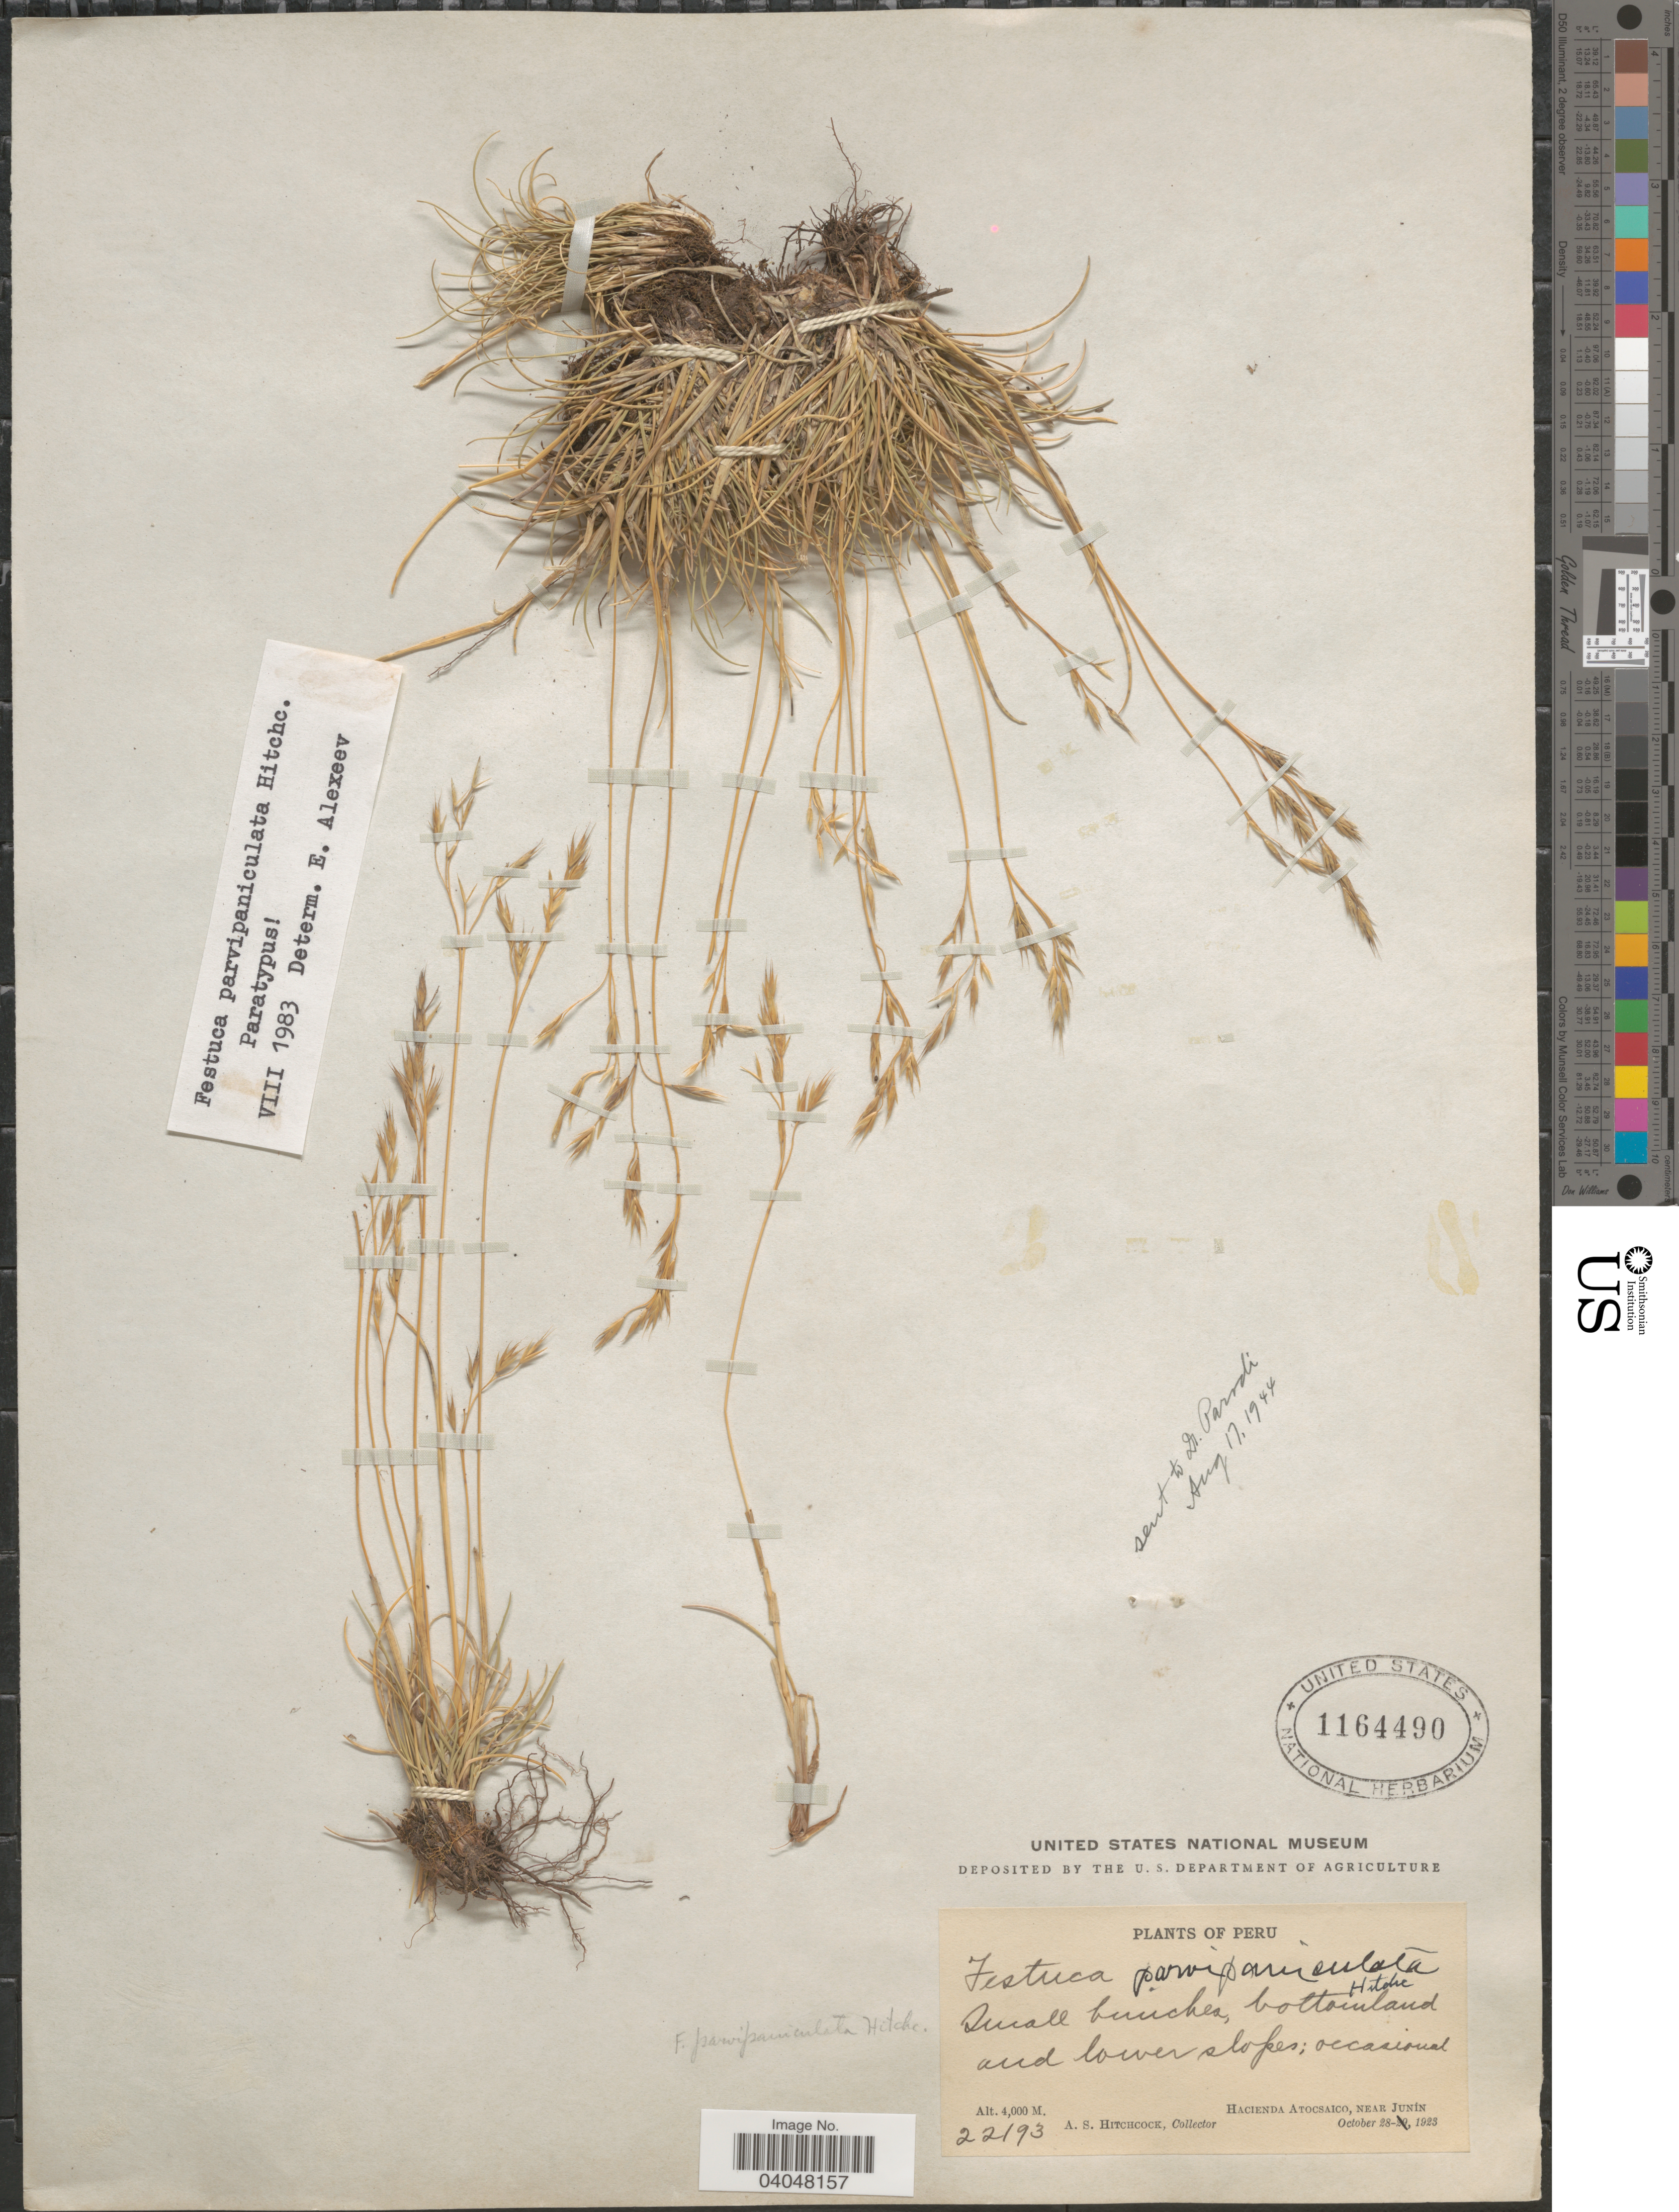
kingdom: Plantae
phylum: Tracheophyta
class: Liliopsida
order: Poales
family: Poaceae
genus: Festuca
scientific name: Festuca parvipaniculata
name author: Hitchc.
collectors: A. S. Hitchcock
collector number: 22193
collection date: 1923-10-28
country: Peru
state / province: Junín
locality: Hacienda Atocsaico, near Junín.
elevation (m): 4000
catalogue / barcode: US 1164490